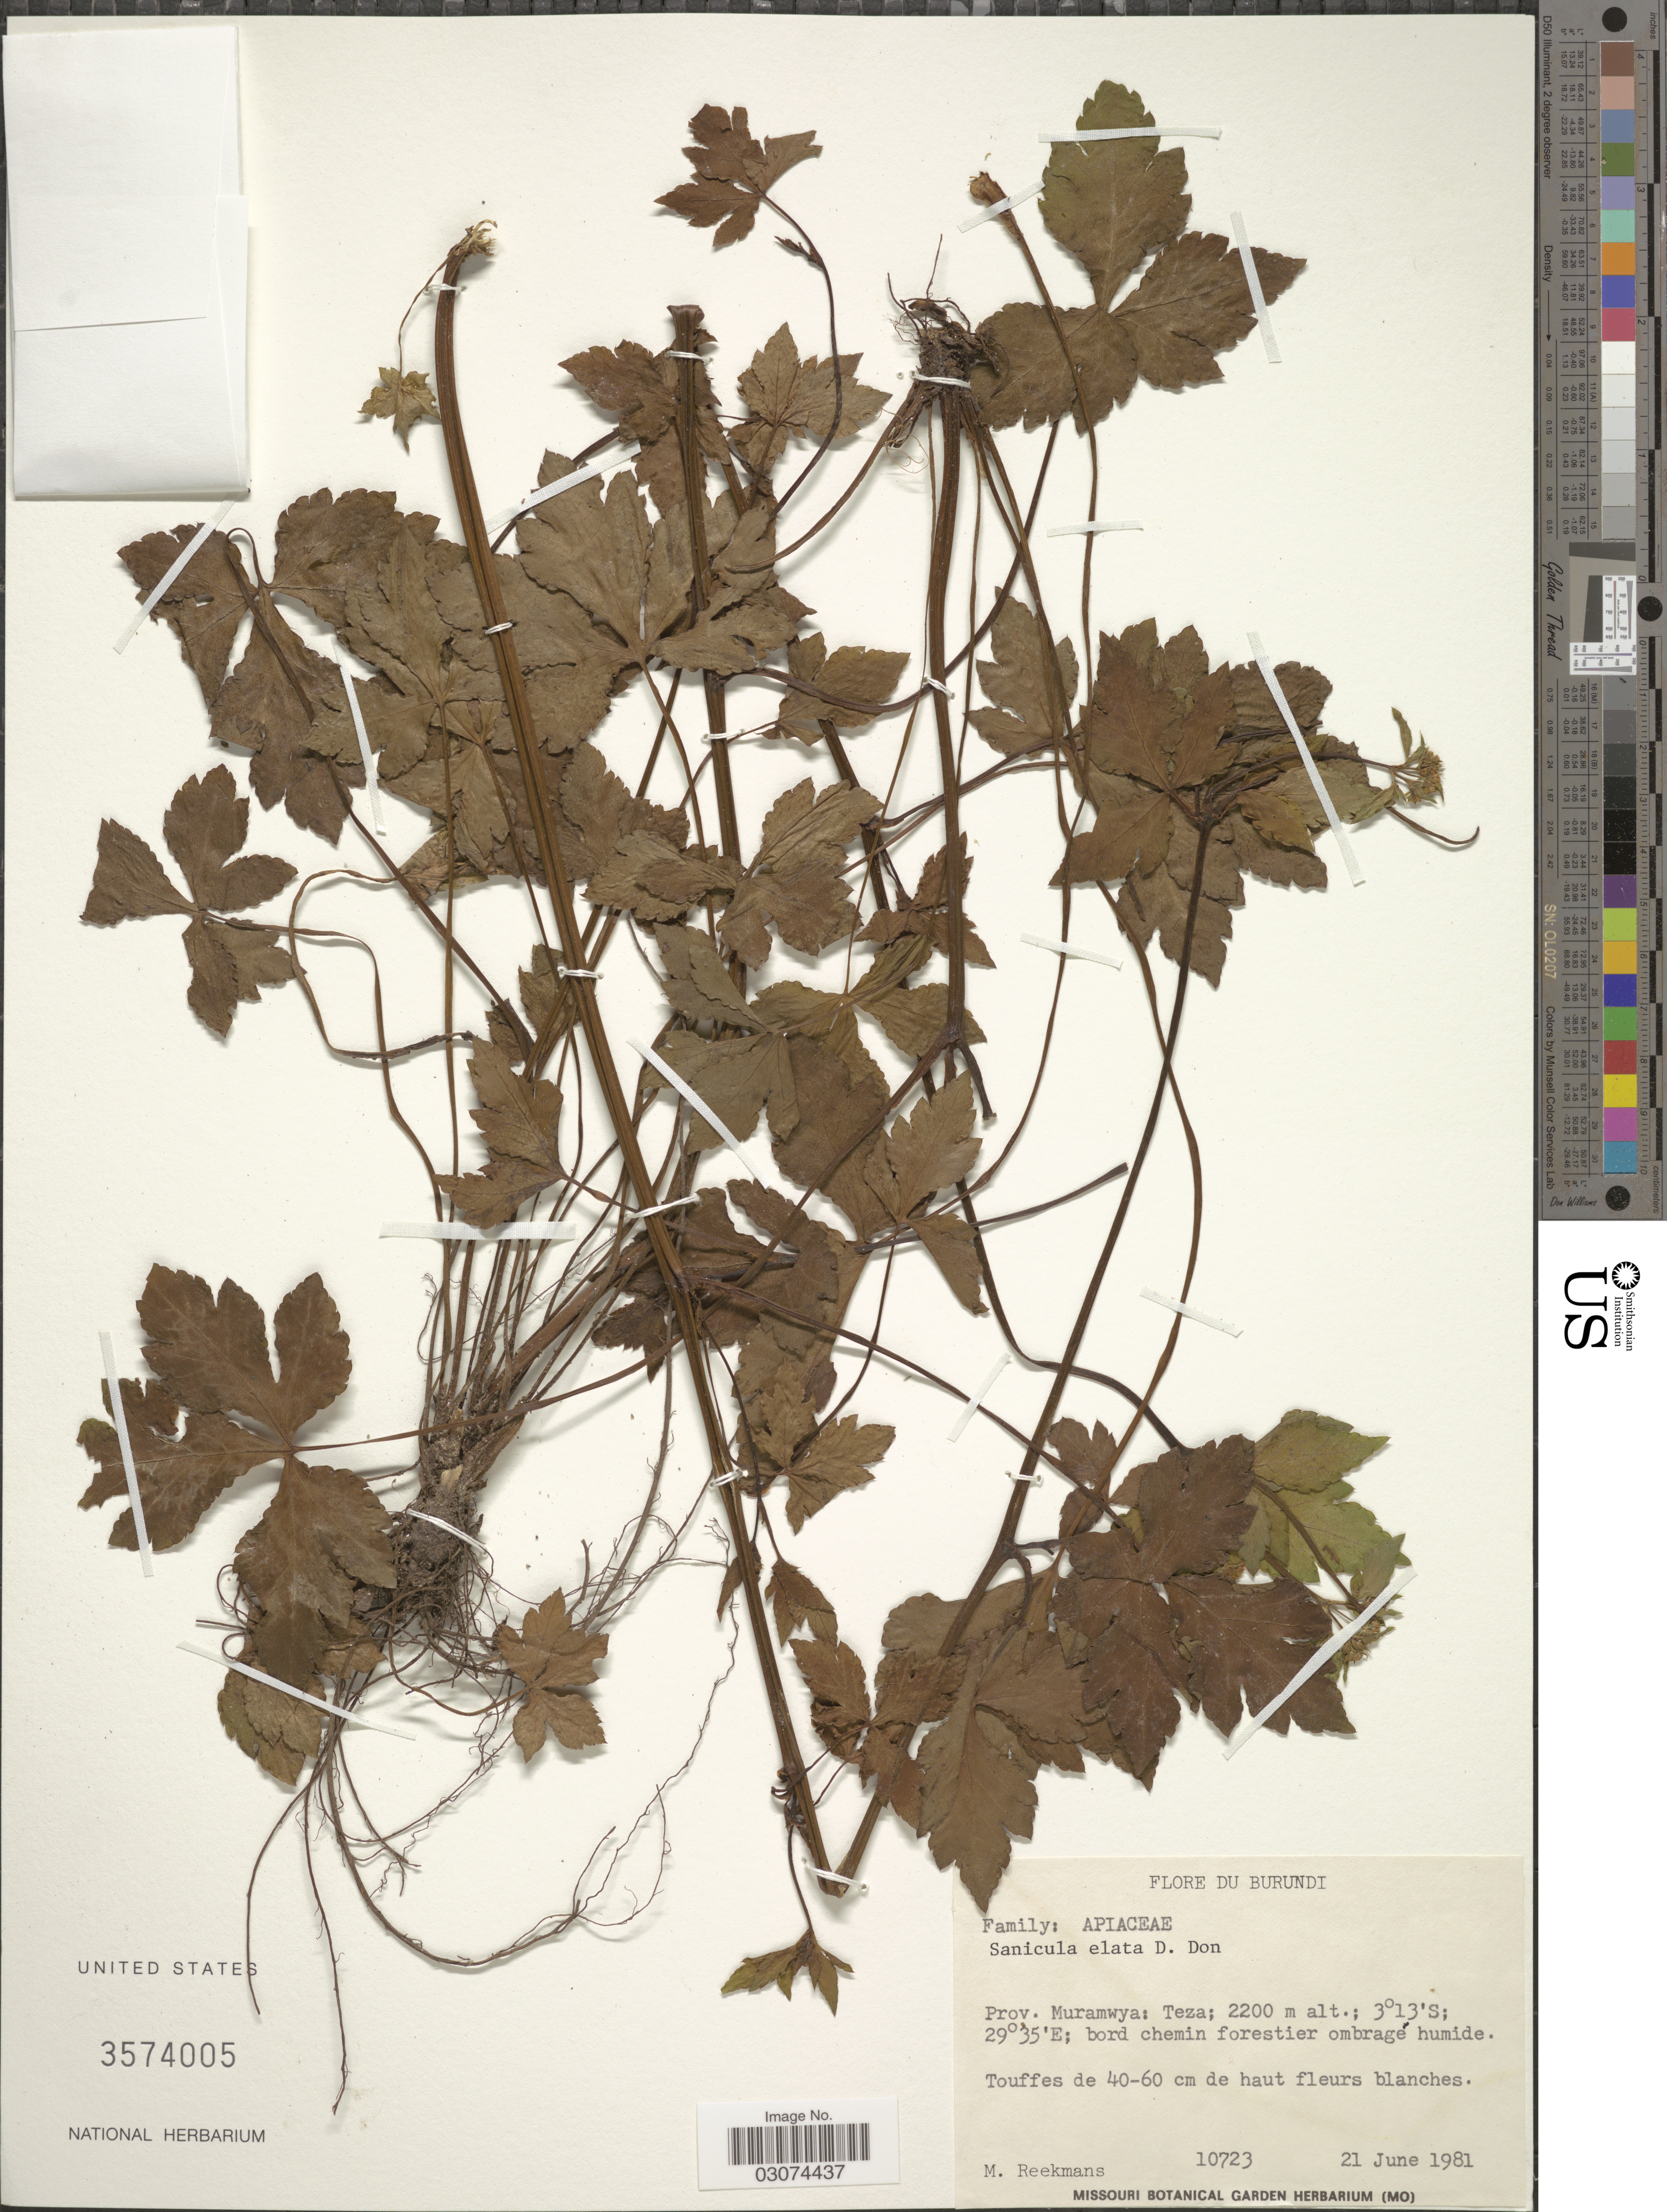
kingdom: Plantae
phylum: Tracheophyta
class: Magnoliopsida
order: Apiales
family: Apiaceae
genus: Sanicula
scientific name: Sanicula elata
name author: Buch.-Ham. ex D. Don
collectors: M. Reekmans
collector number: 10723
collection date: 1981-06-21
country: Burundi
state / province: Muramvya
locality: Prov. Muramwya: Teza.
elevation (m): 2200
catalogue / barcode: US 3574005